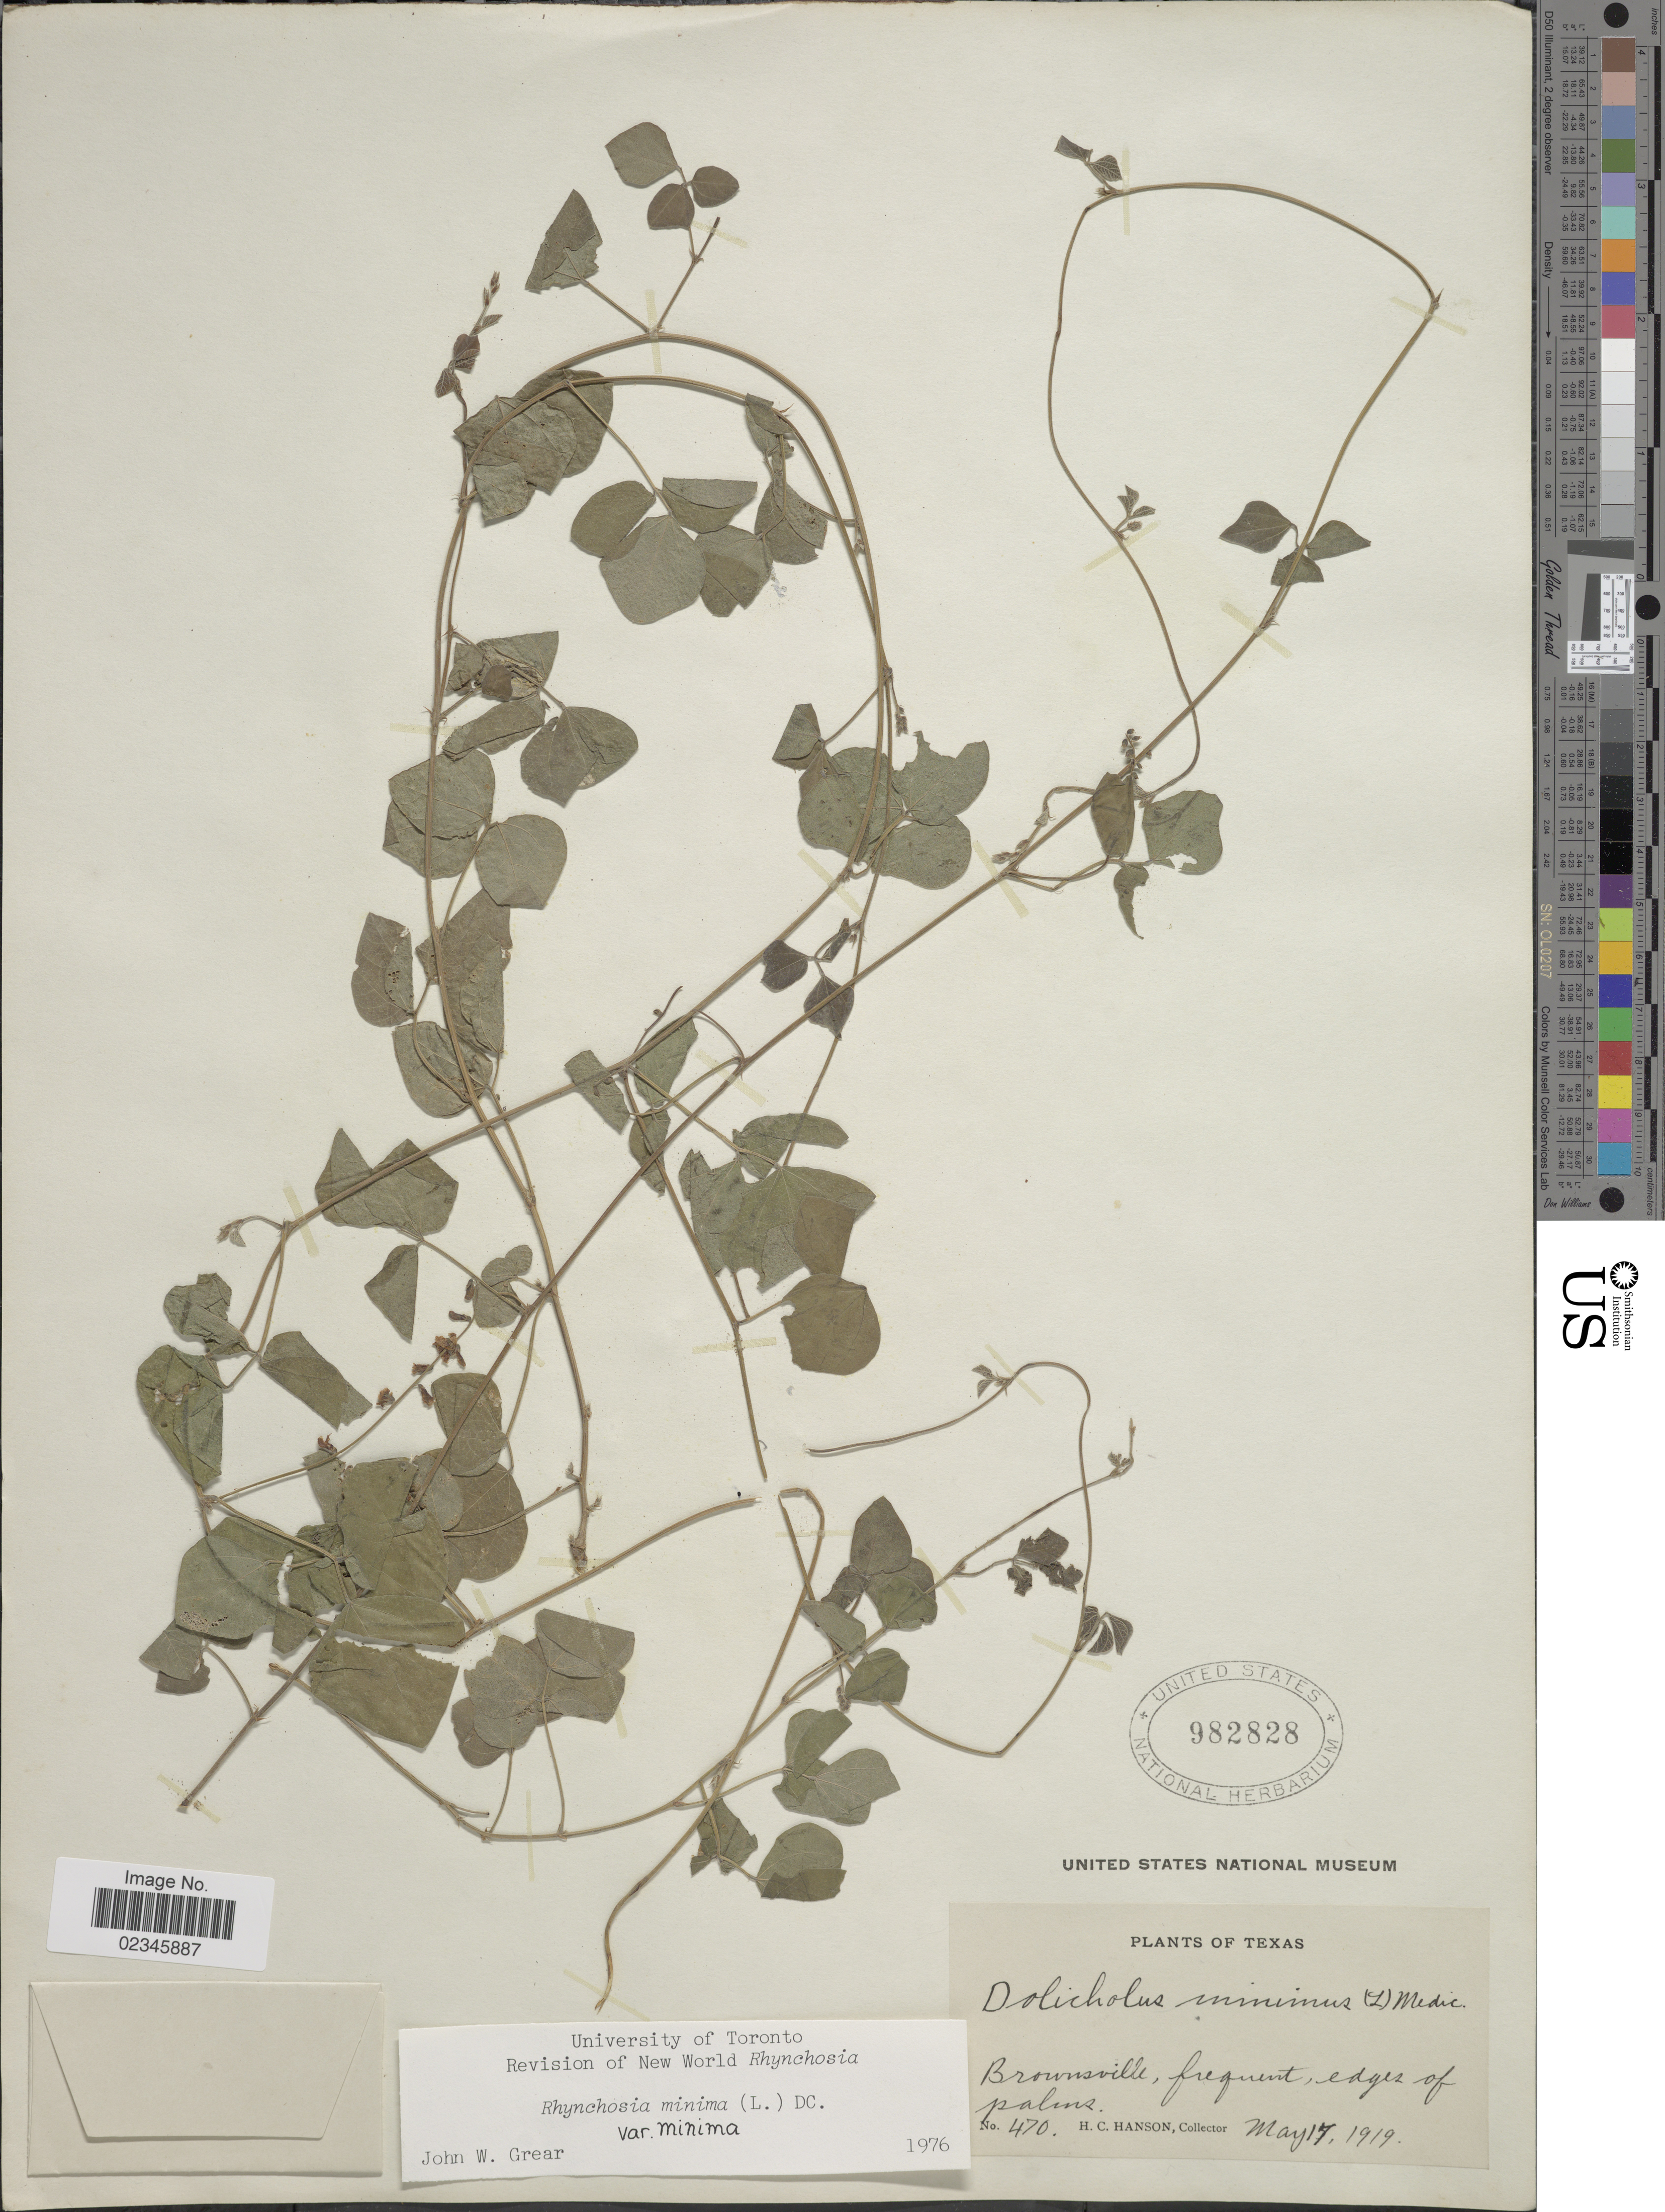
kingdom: Plantae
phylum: Tracheophyta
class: Magnoliopsida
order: Fabales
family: Fabaceae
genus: Rhynchosia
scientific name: Rhynchosia minima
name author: (L.) DC.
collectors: H. Hanson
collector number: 470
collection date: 1919-05-17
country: United States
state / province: Texas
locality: Brownsville, edges of palms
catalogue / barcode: US 982828